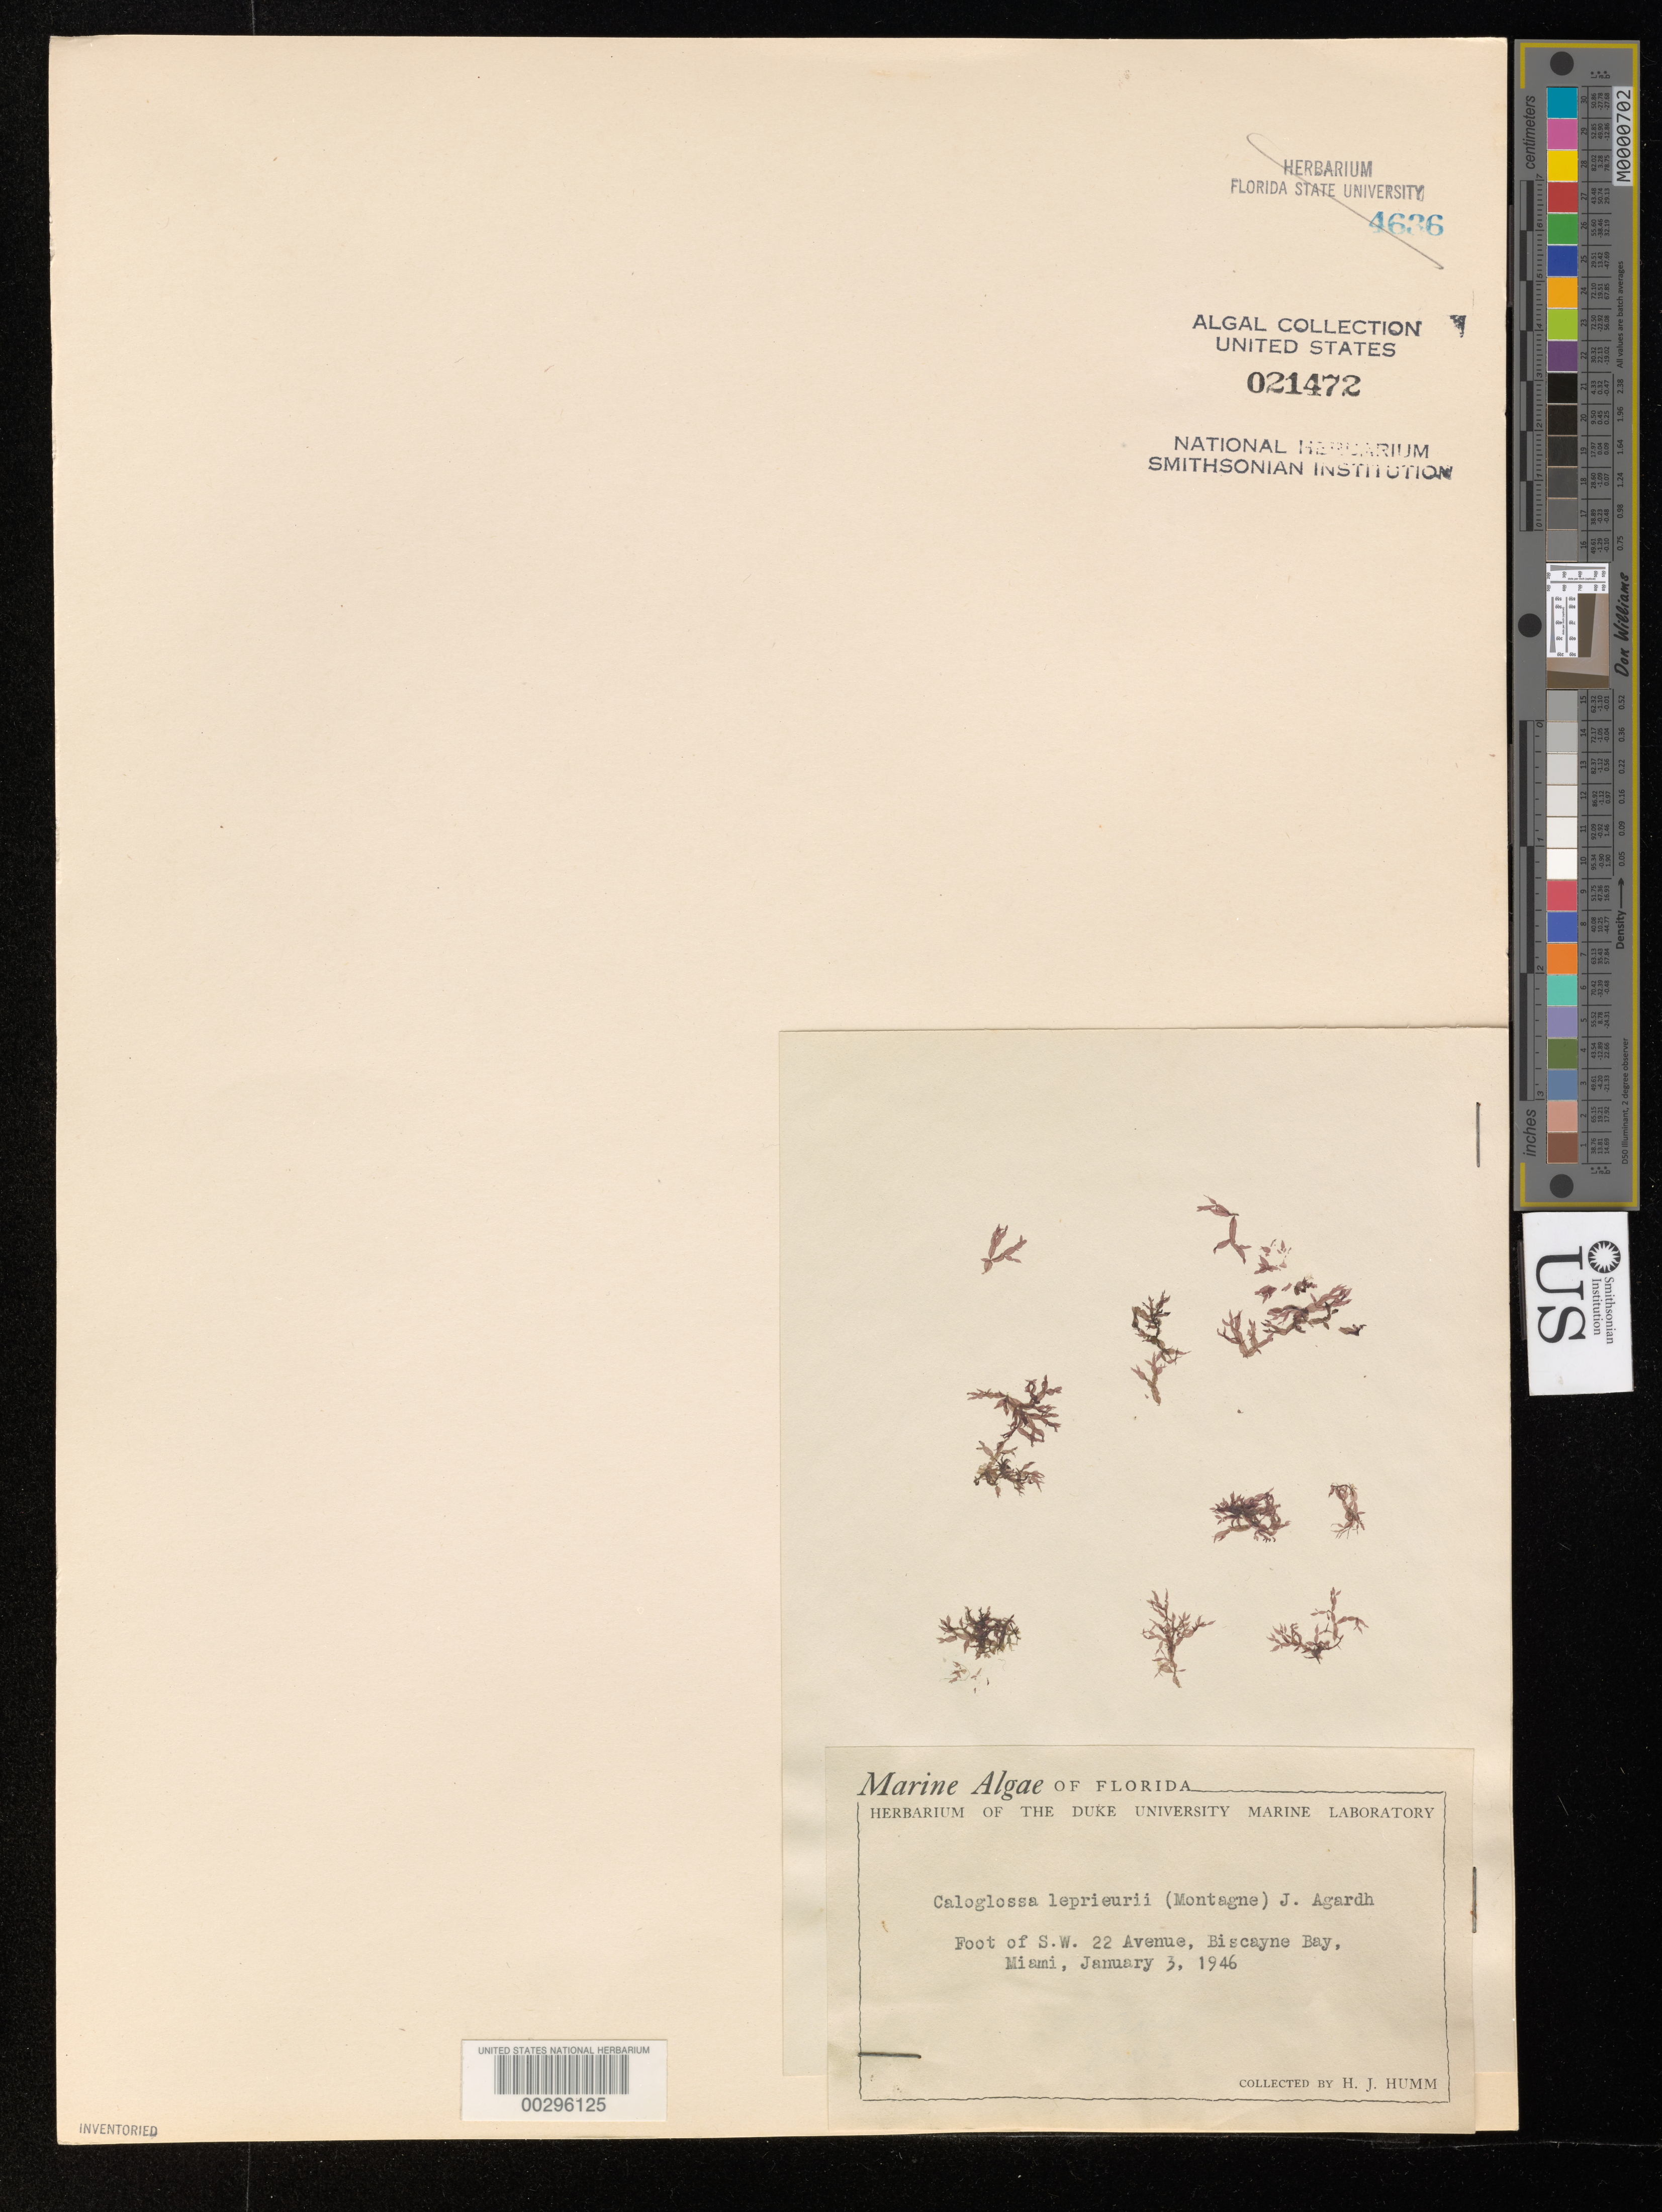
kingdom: Plantae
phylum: Rhodophyta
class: Florideophyceae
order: Ceramiales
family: Delesseriaceae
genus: Caloglossa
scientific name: Caloglossa leprieurii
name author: (Mont.) G. Martens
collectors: H. J. Humm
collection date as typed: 03 Jan 1946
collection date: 1946-01-03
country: United States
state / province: Florida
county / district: Miami-Dade County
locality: Miami, foot of S.W. 22nd Street, Biscayne Bay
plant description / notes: See microscope slide 10520..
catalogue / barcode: US 21472